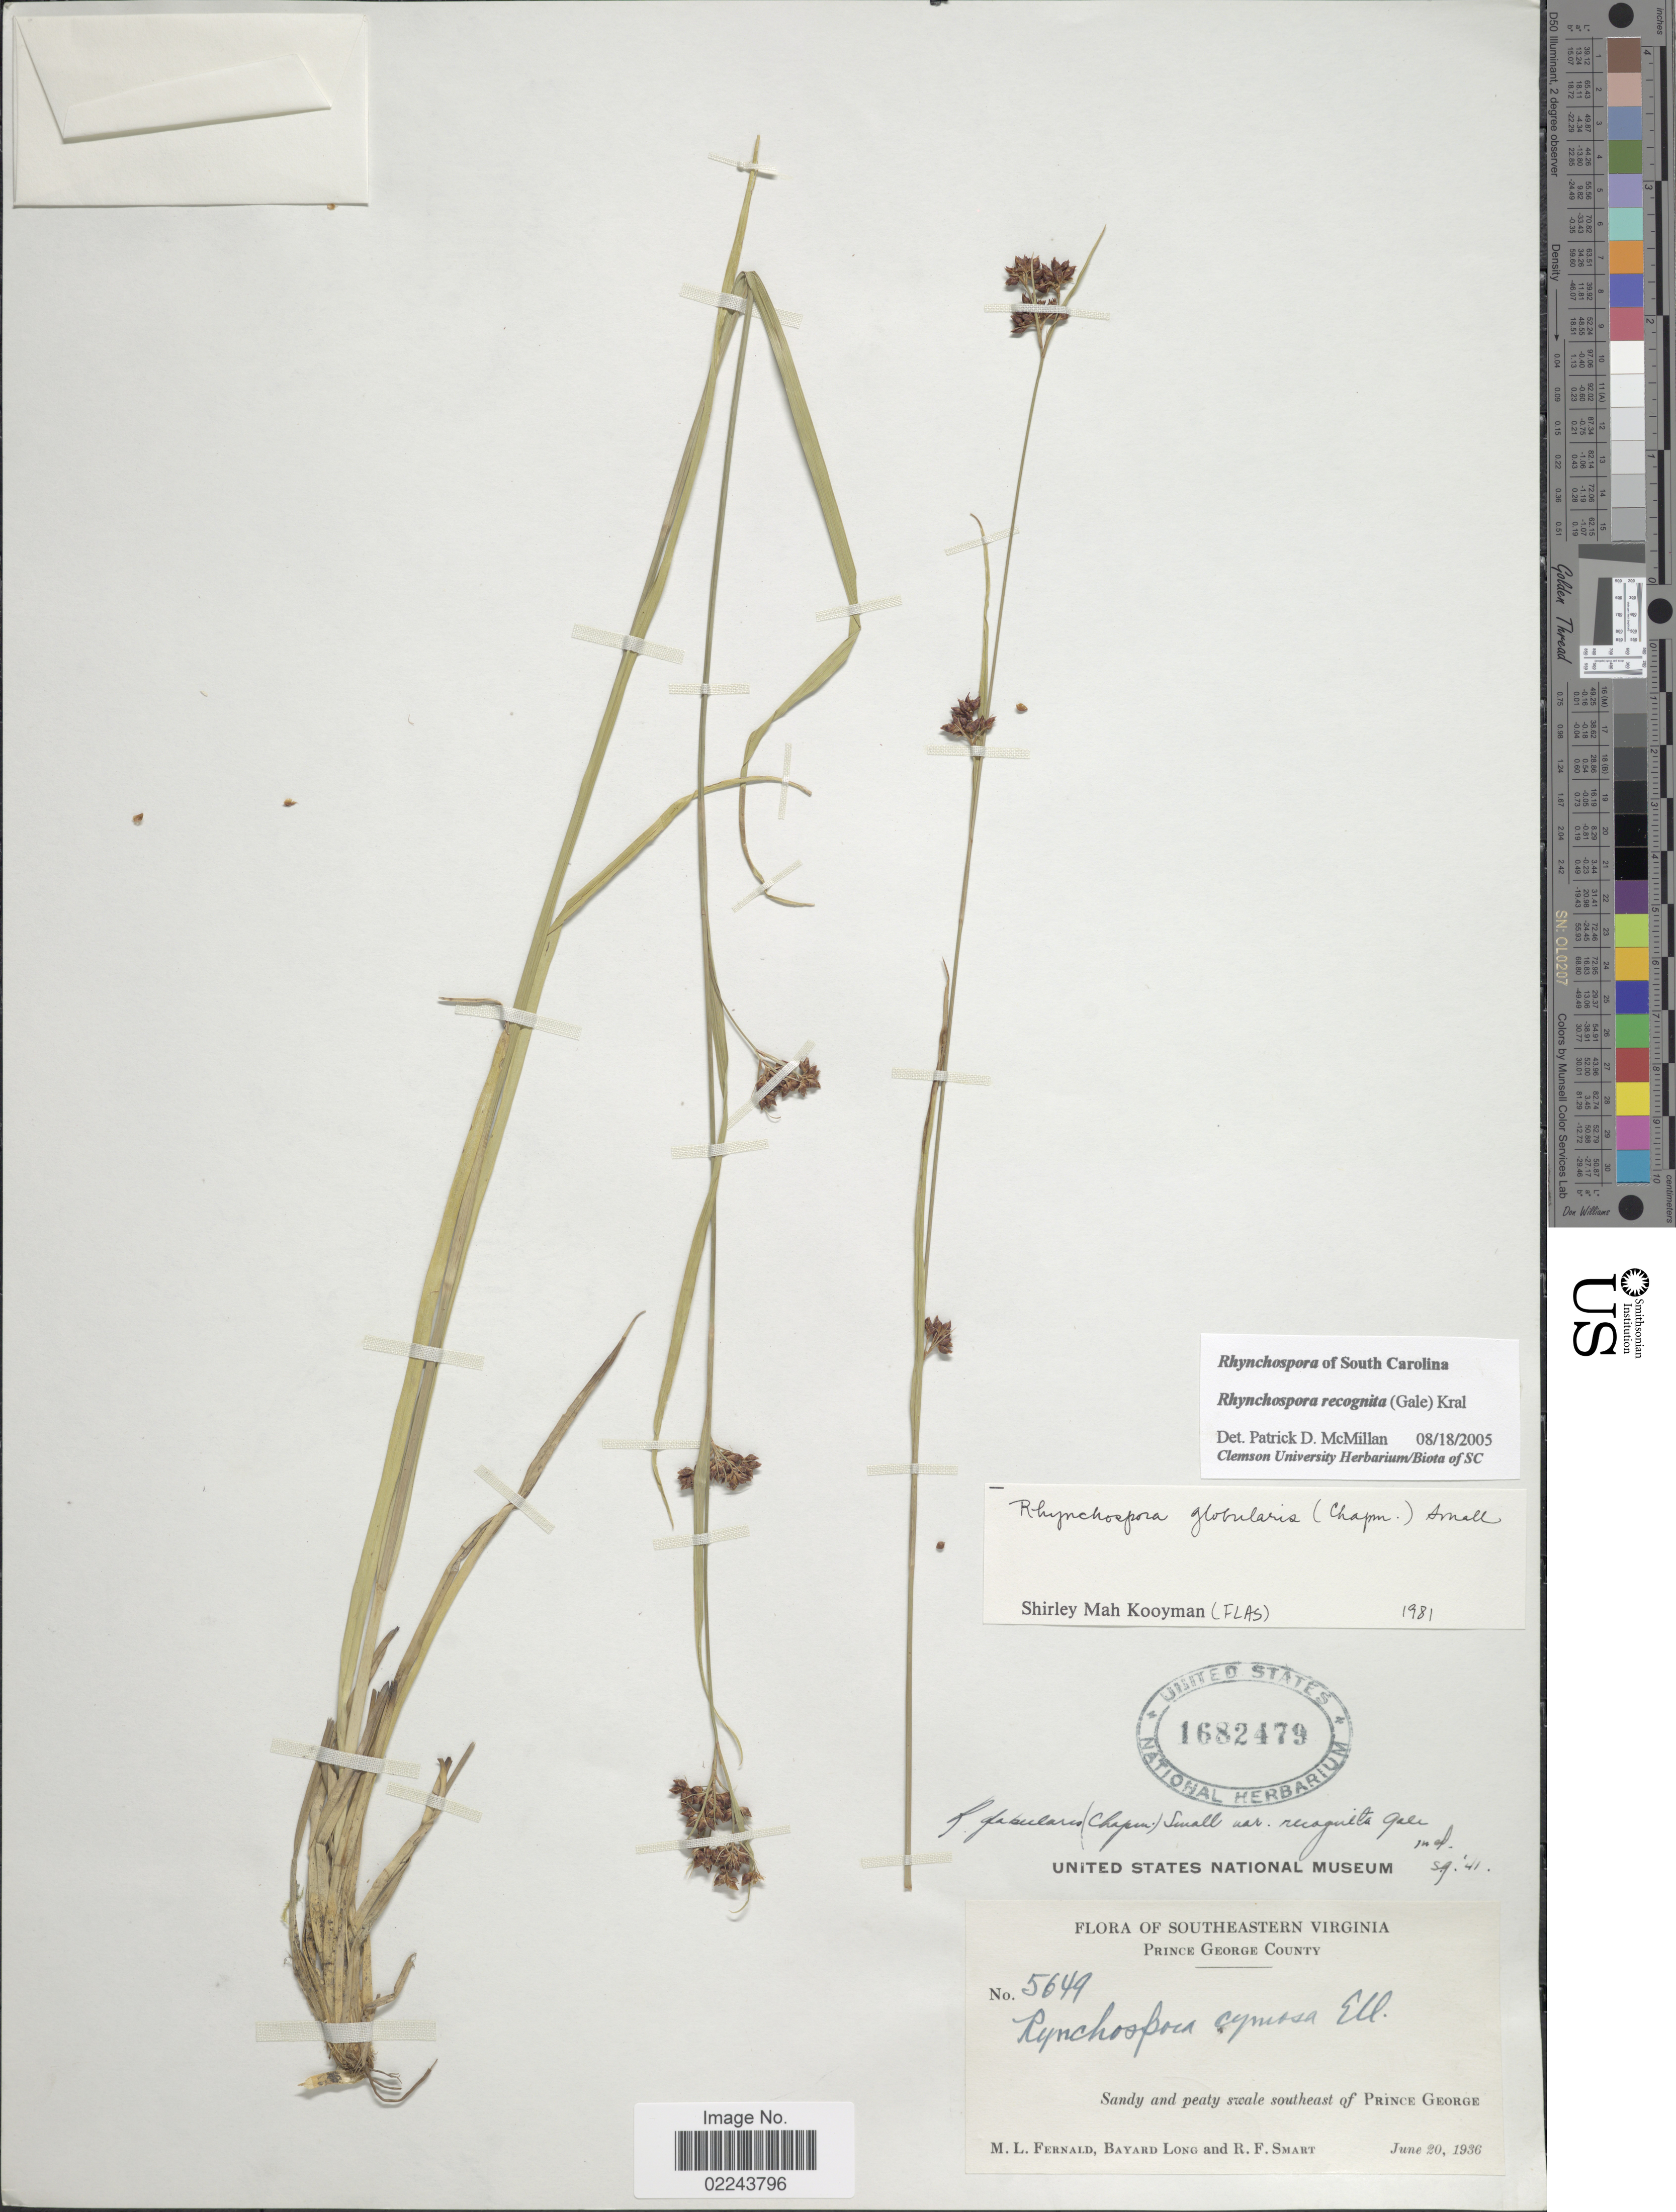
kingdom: Plantae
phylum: Tracheophyta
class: Liliopsida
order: Poales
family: Cyperaceae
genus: Rhynchospora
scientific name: Rhynchospora recognita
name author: (Gale) Kral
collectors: M. L. Fernald, B. Long & R. Smart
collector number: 5649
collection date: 1936-06-20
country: United States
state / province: Virginia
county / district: Prince George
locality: Southeastern Virginia, Prince George County, southeast of Prince George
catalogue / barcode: US 1682479